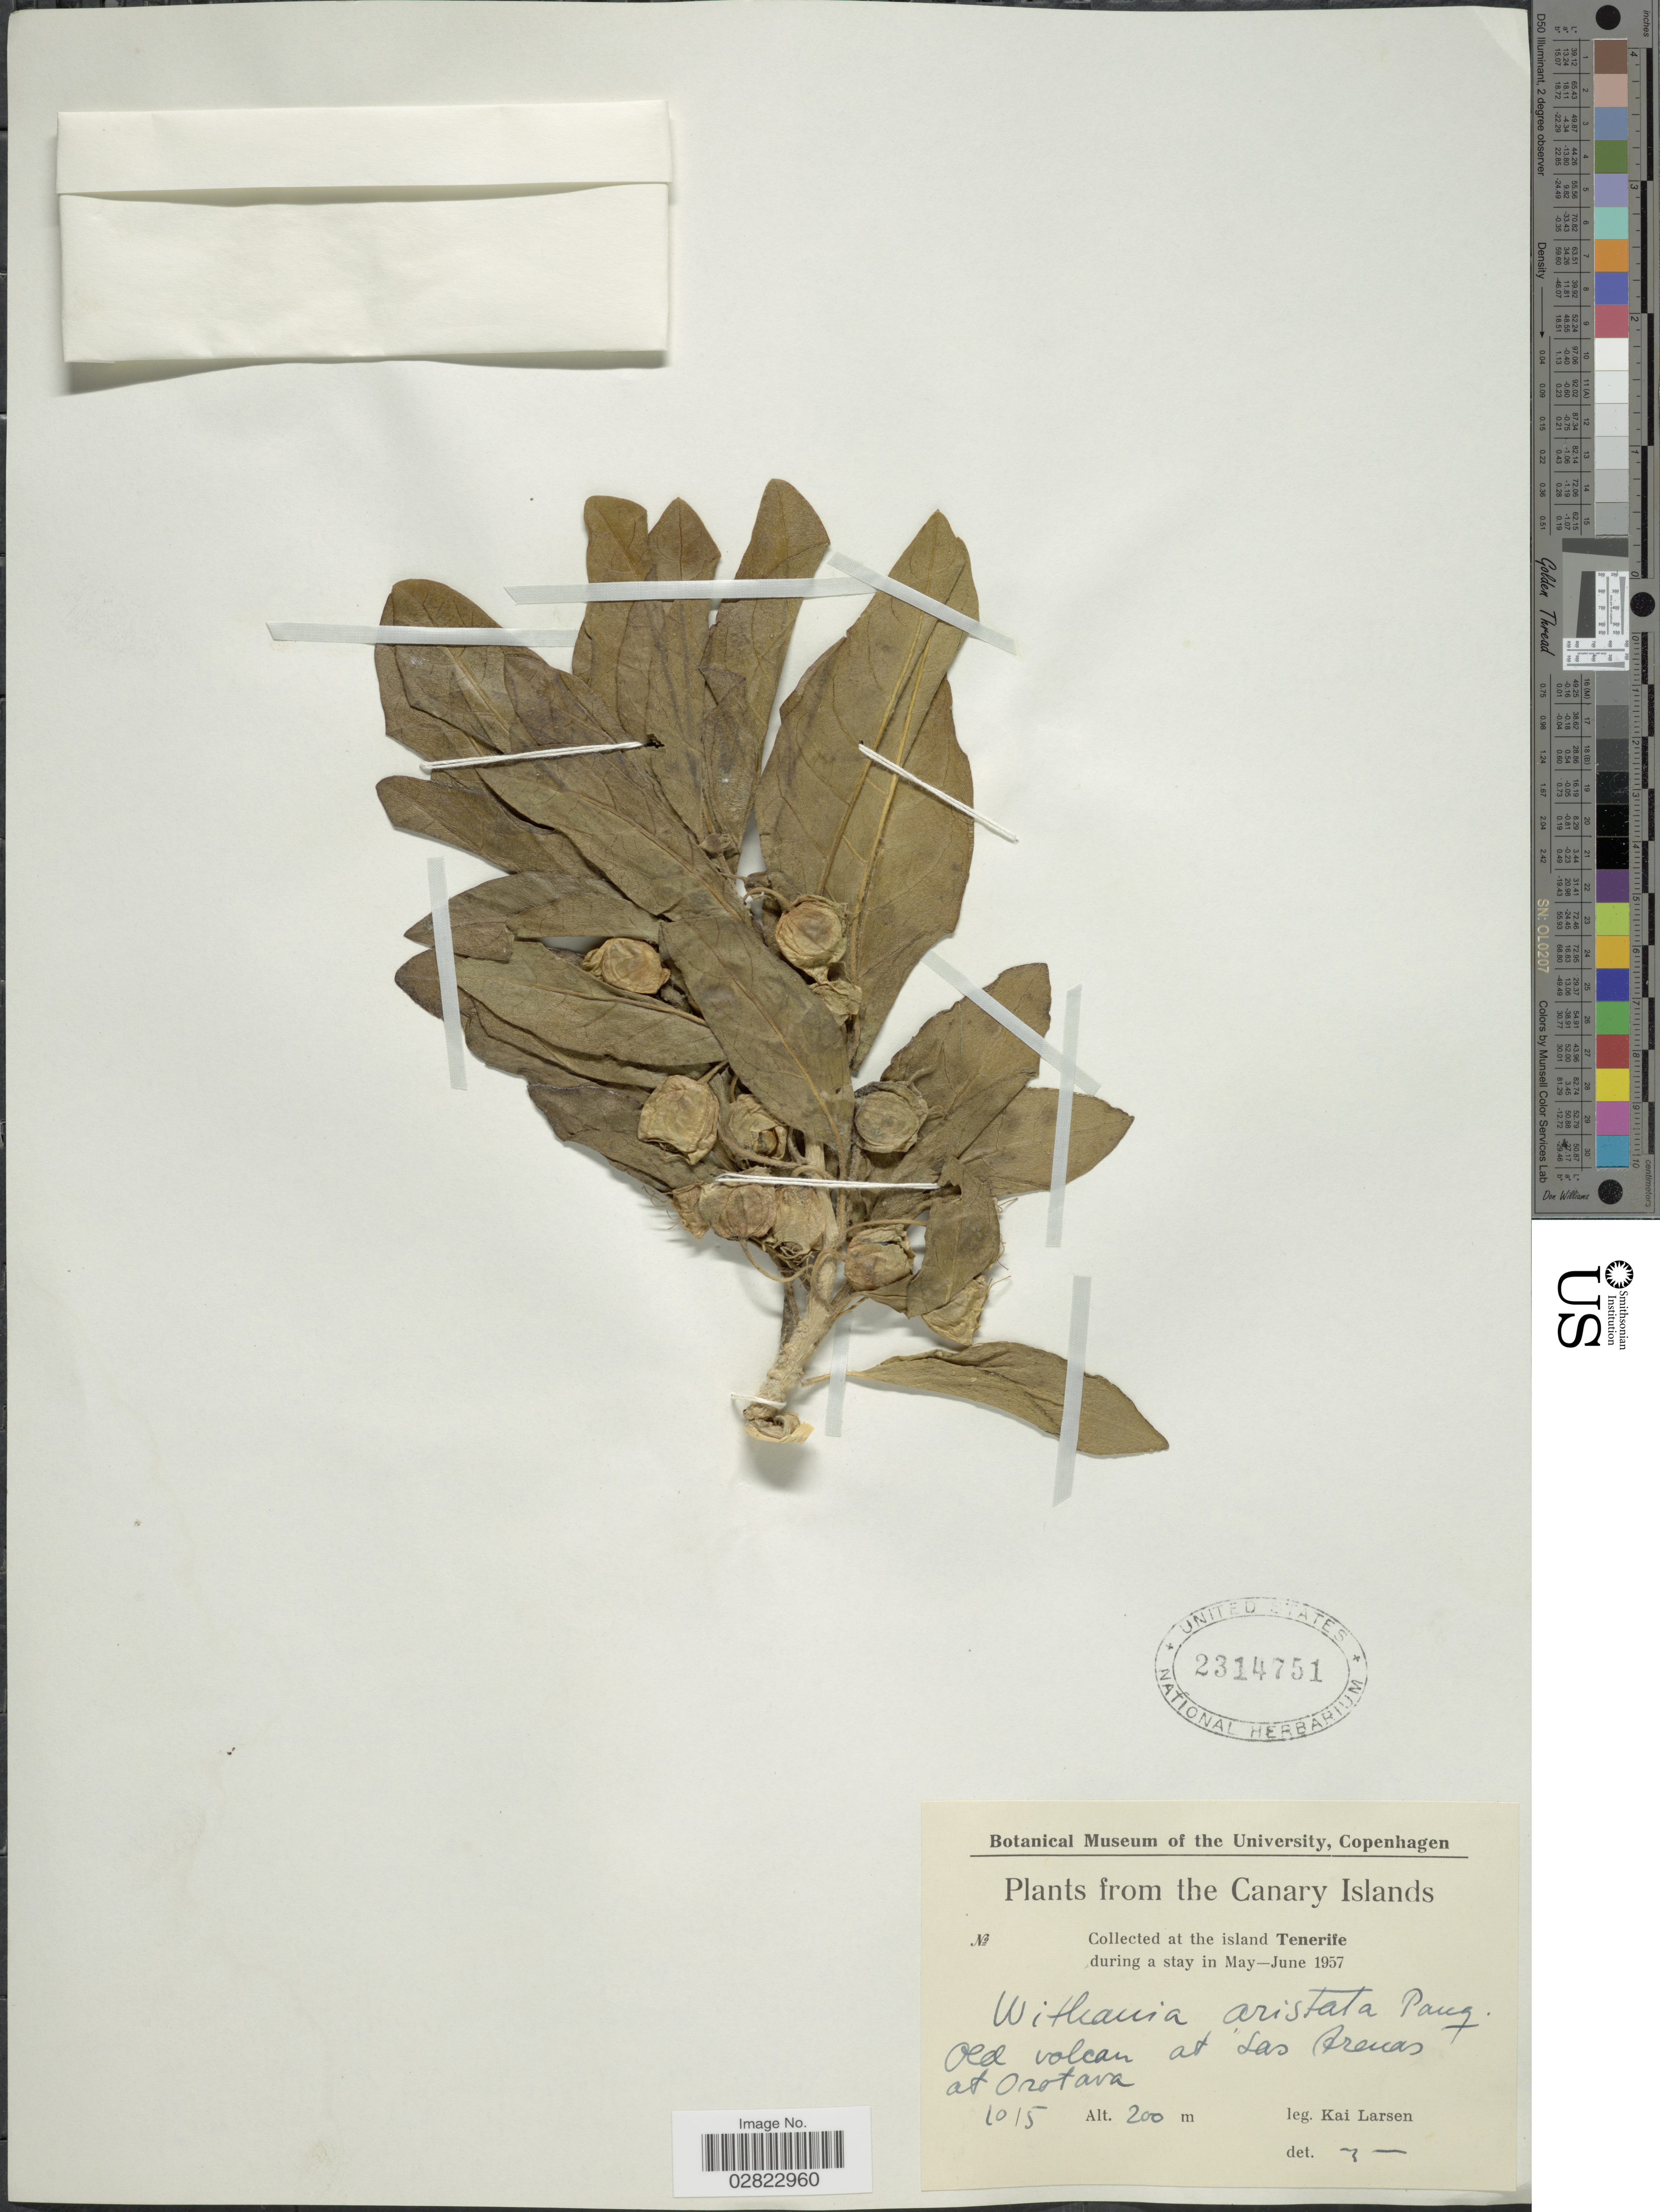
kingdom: Plantae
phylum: Tracheophyta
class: Magnoliopsida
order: Solanales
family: Solanaceae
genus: Withania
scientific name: Withania aristata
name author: Pauquy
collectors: K. Larsen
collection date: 1957-05-10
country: Spain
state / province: Canarias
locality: Canary Islands. At the island Tenerife. Old volcan at Las Brenas at Orotava.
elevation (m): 200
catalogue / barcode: US 2314751